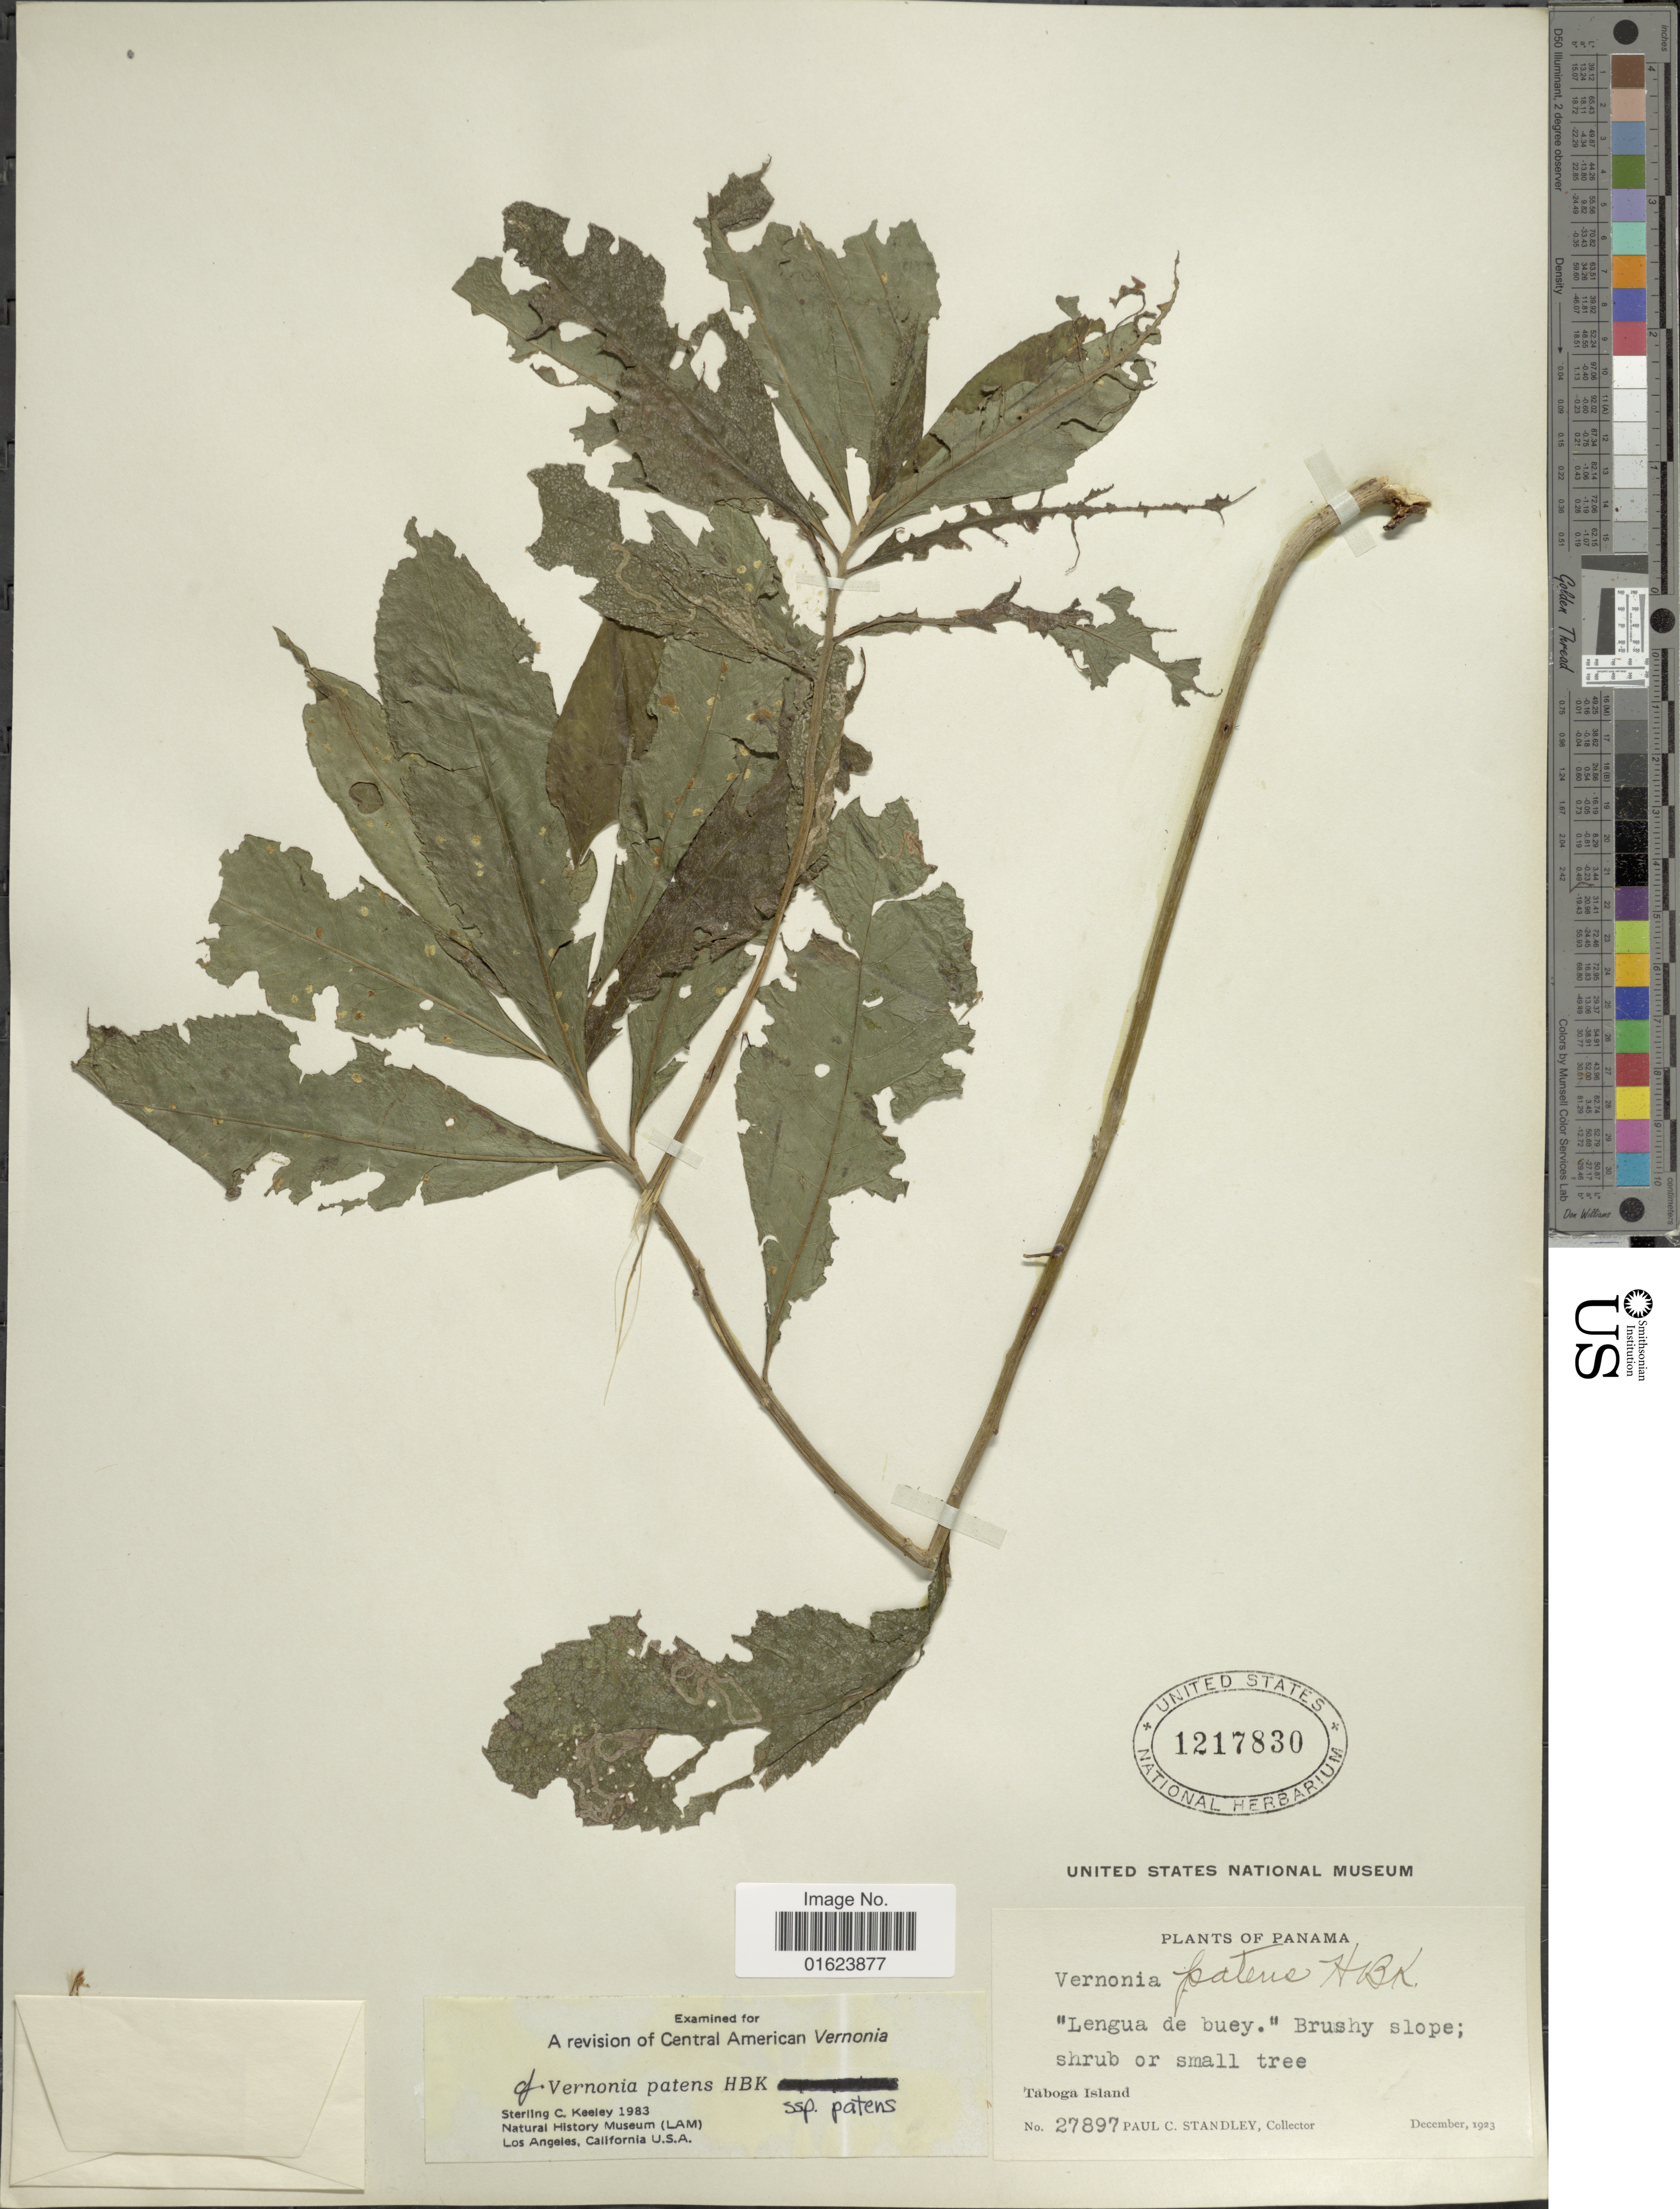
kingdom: Plantae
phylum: Tracheophyta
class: Magnoliopsida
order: Asterales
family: Asteraceae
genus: Vernonanthura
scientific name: Vernonanthura patens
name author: (Kunth) H. Rob.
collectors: P. C. Standley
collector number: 27897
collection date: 1923-12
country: Panama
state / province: Panamá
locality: Taboga Island.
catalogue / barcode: US 1217830